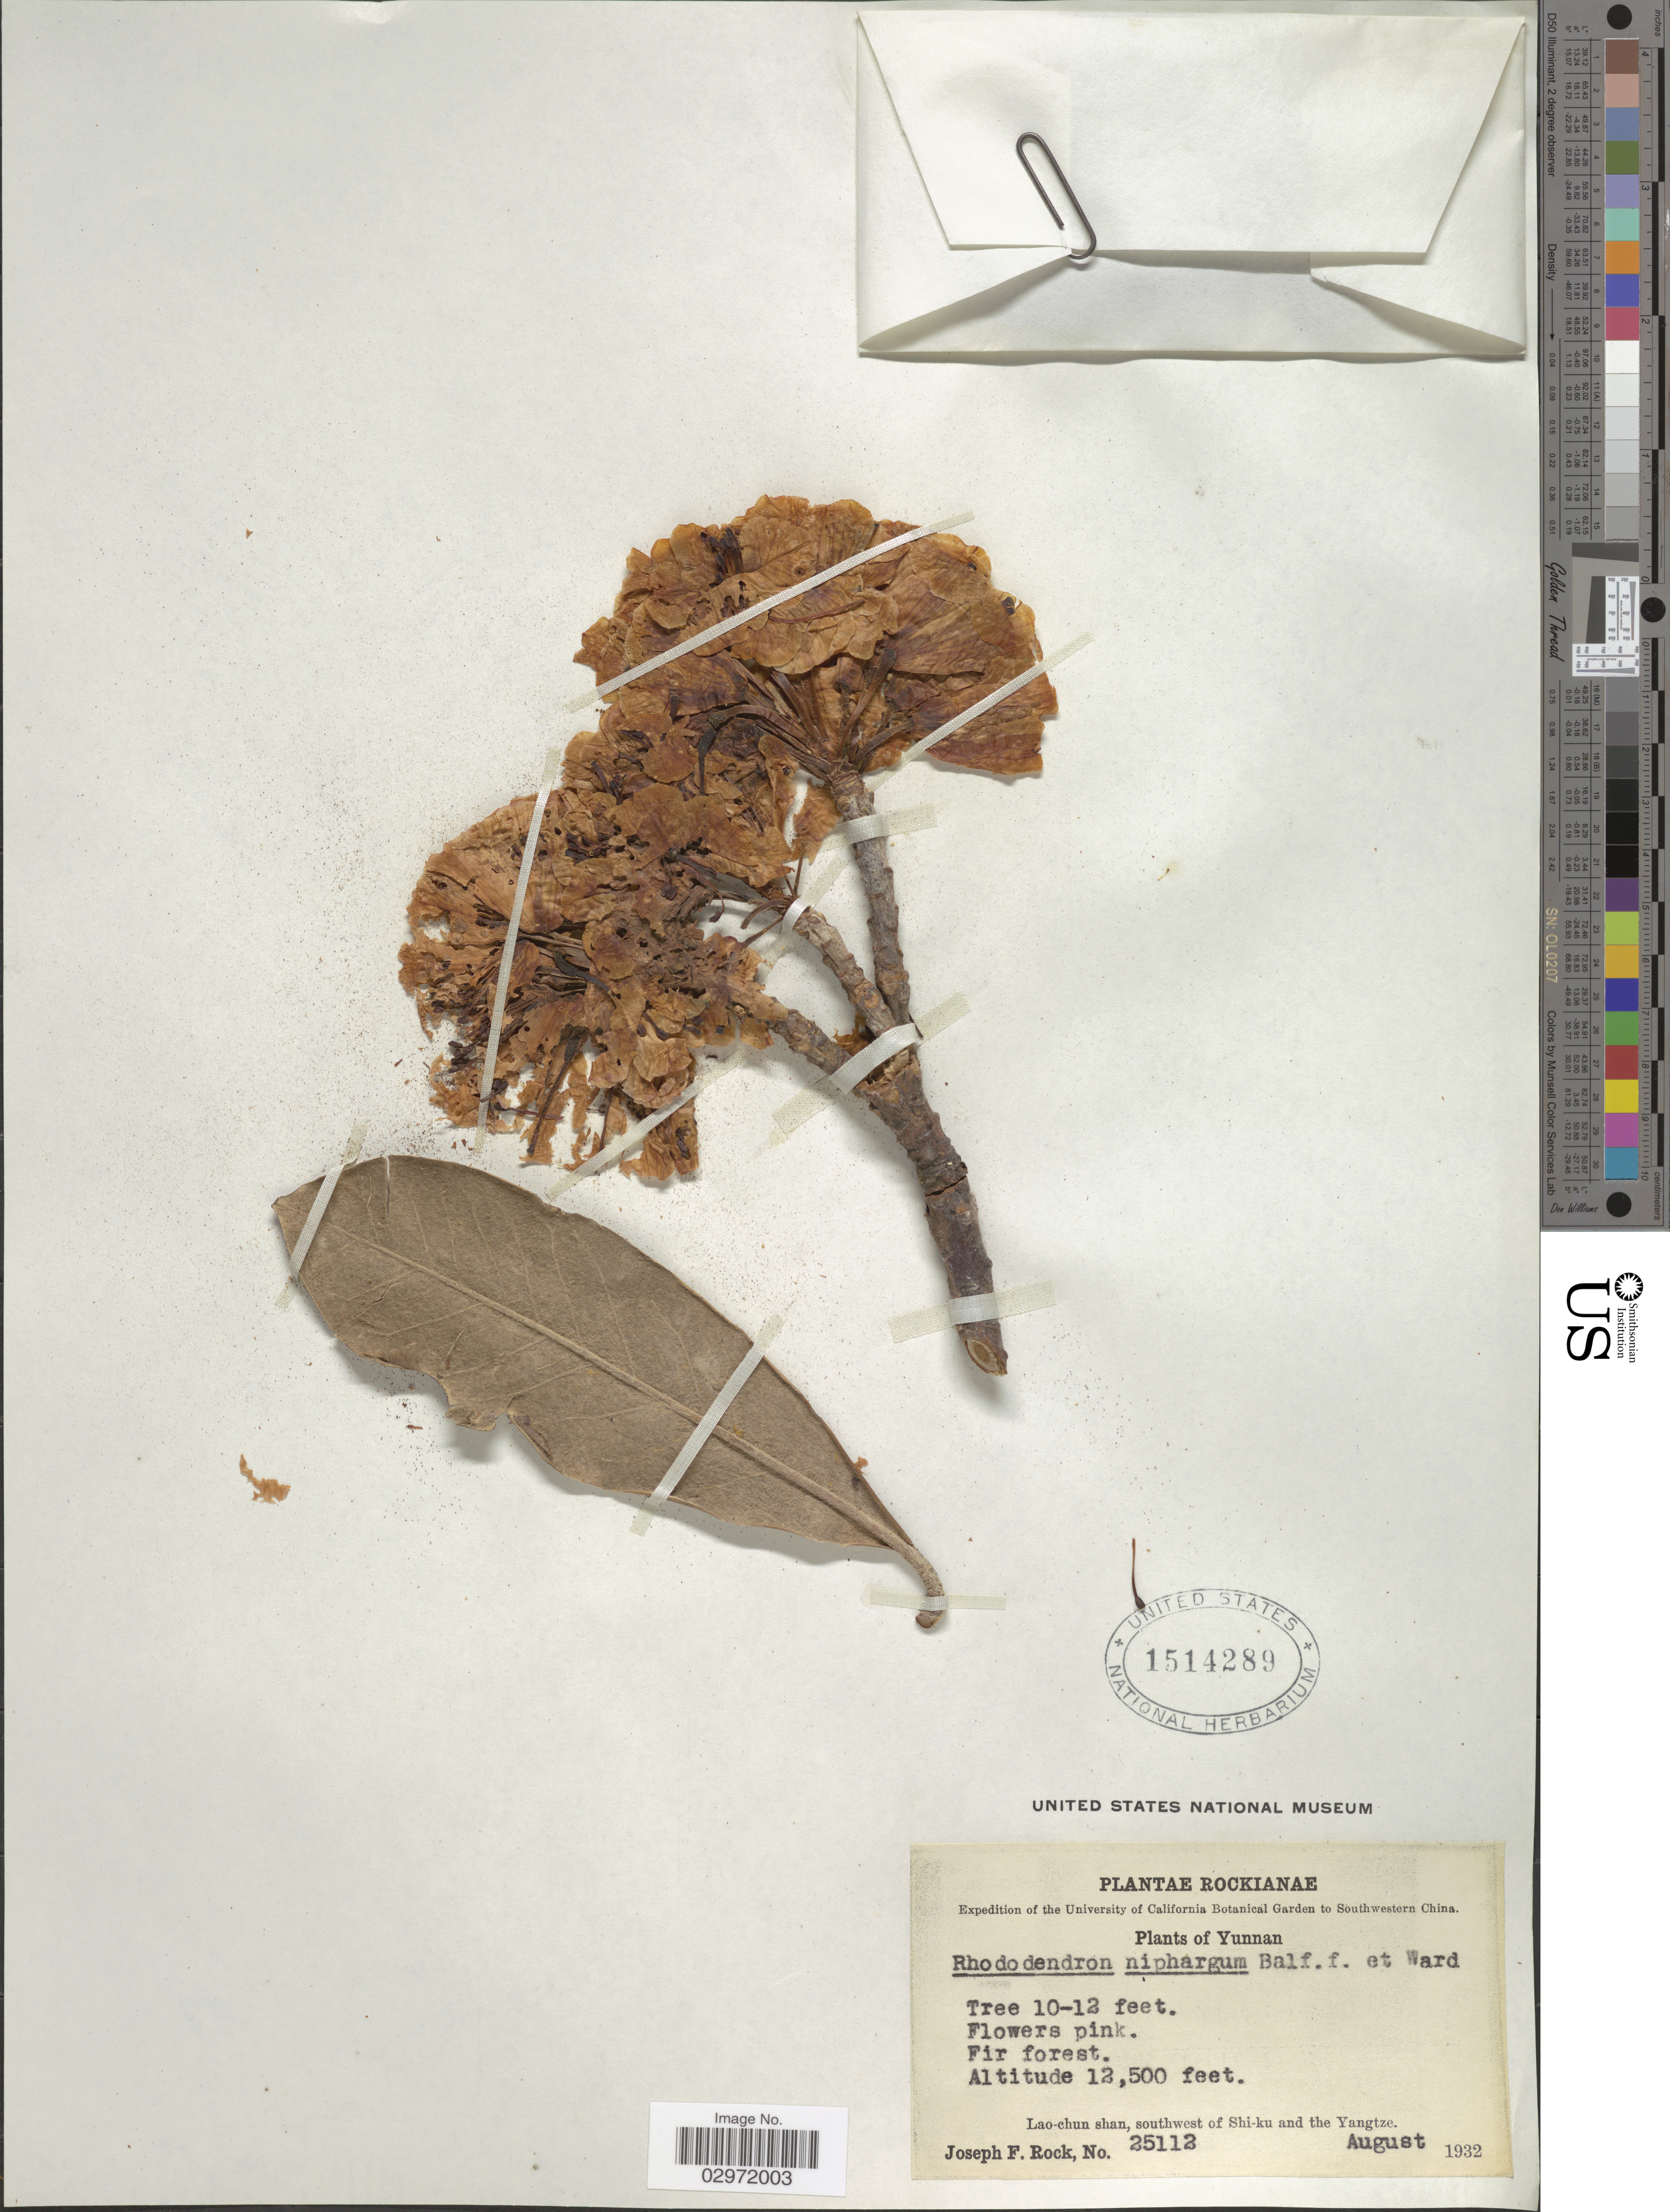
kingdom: Plantae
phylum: Tracheophyta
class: Magnoliopsida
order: Ericales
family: Ericaceae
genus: Rhododendron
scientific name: Rhododendron niphargum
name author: Balf. f. & Kingdon-Ward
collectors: J. F. Rock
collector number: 25112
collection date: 1932-08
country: China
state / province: Yunnan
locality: Southwestern China, Lao-chun shan, southwest of Shi-ku and the Yangtze.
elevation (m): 3810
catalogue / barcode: US 1514289